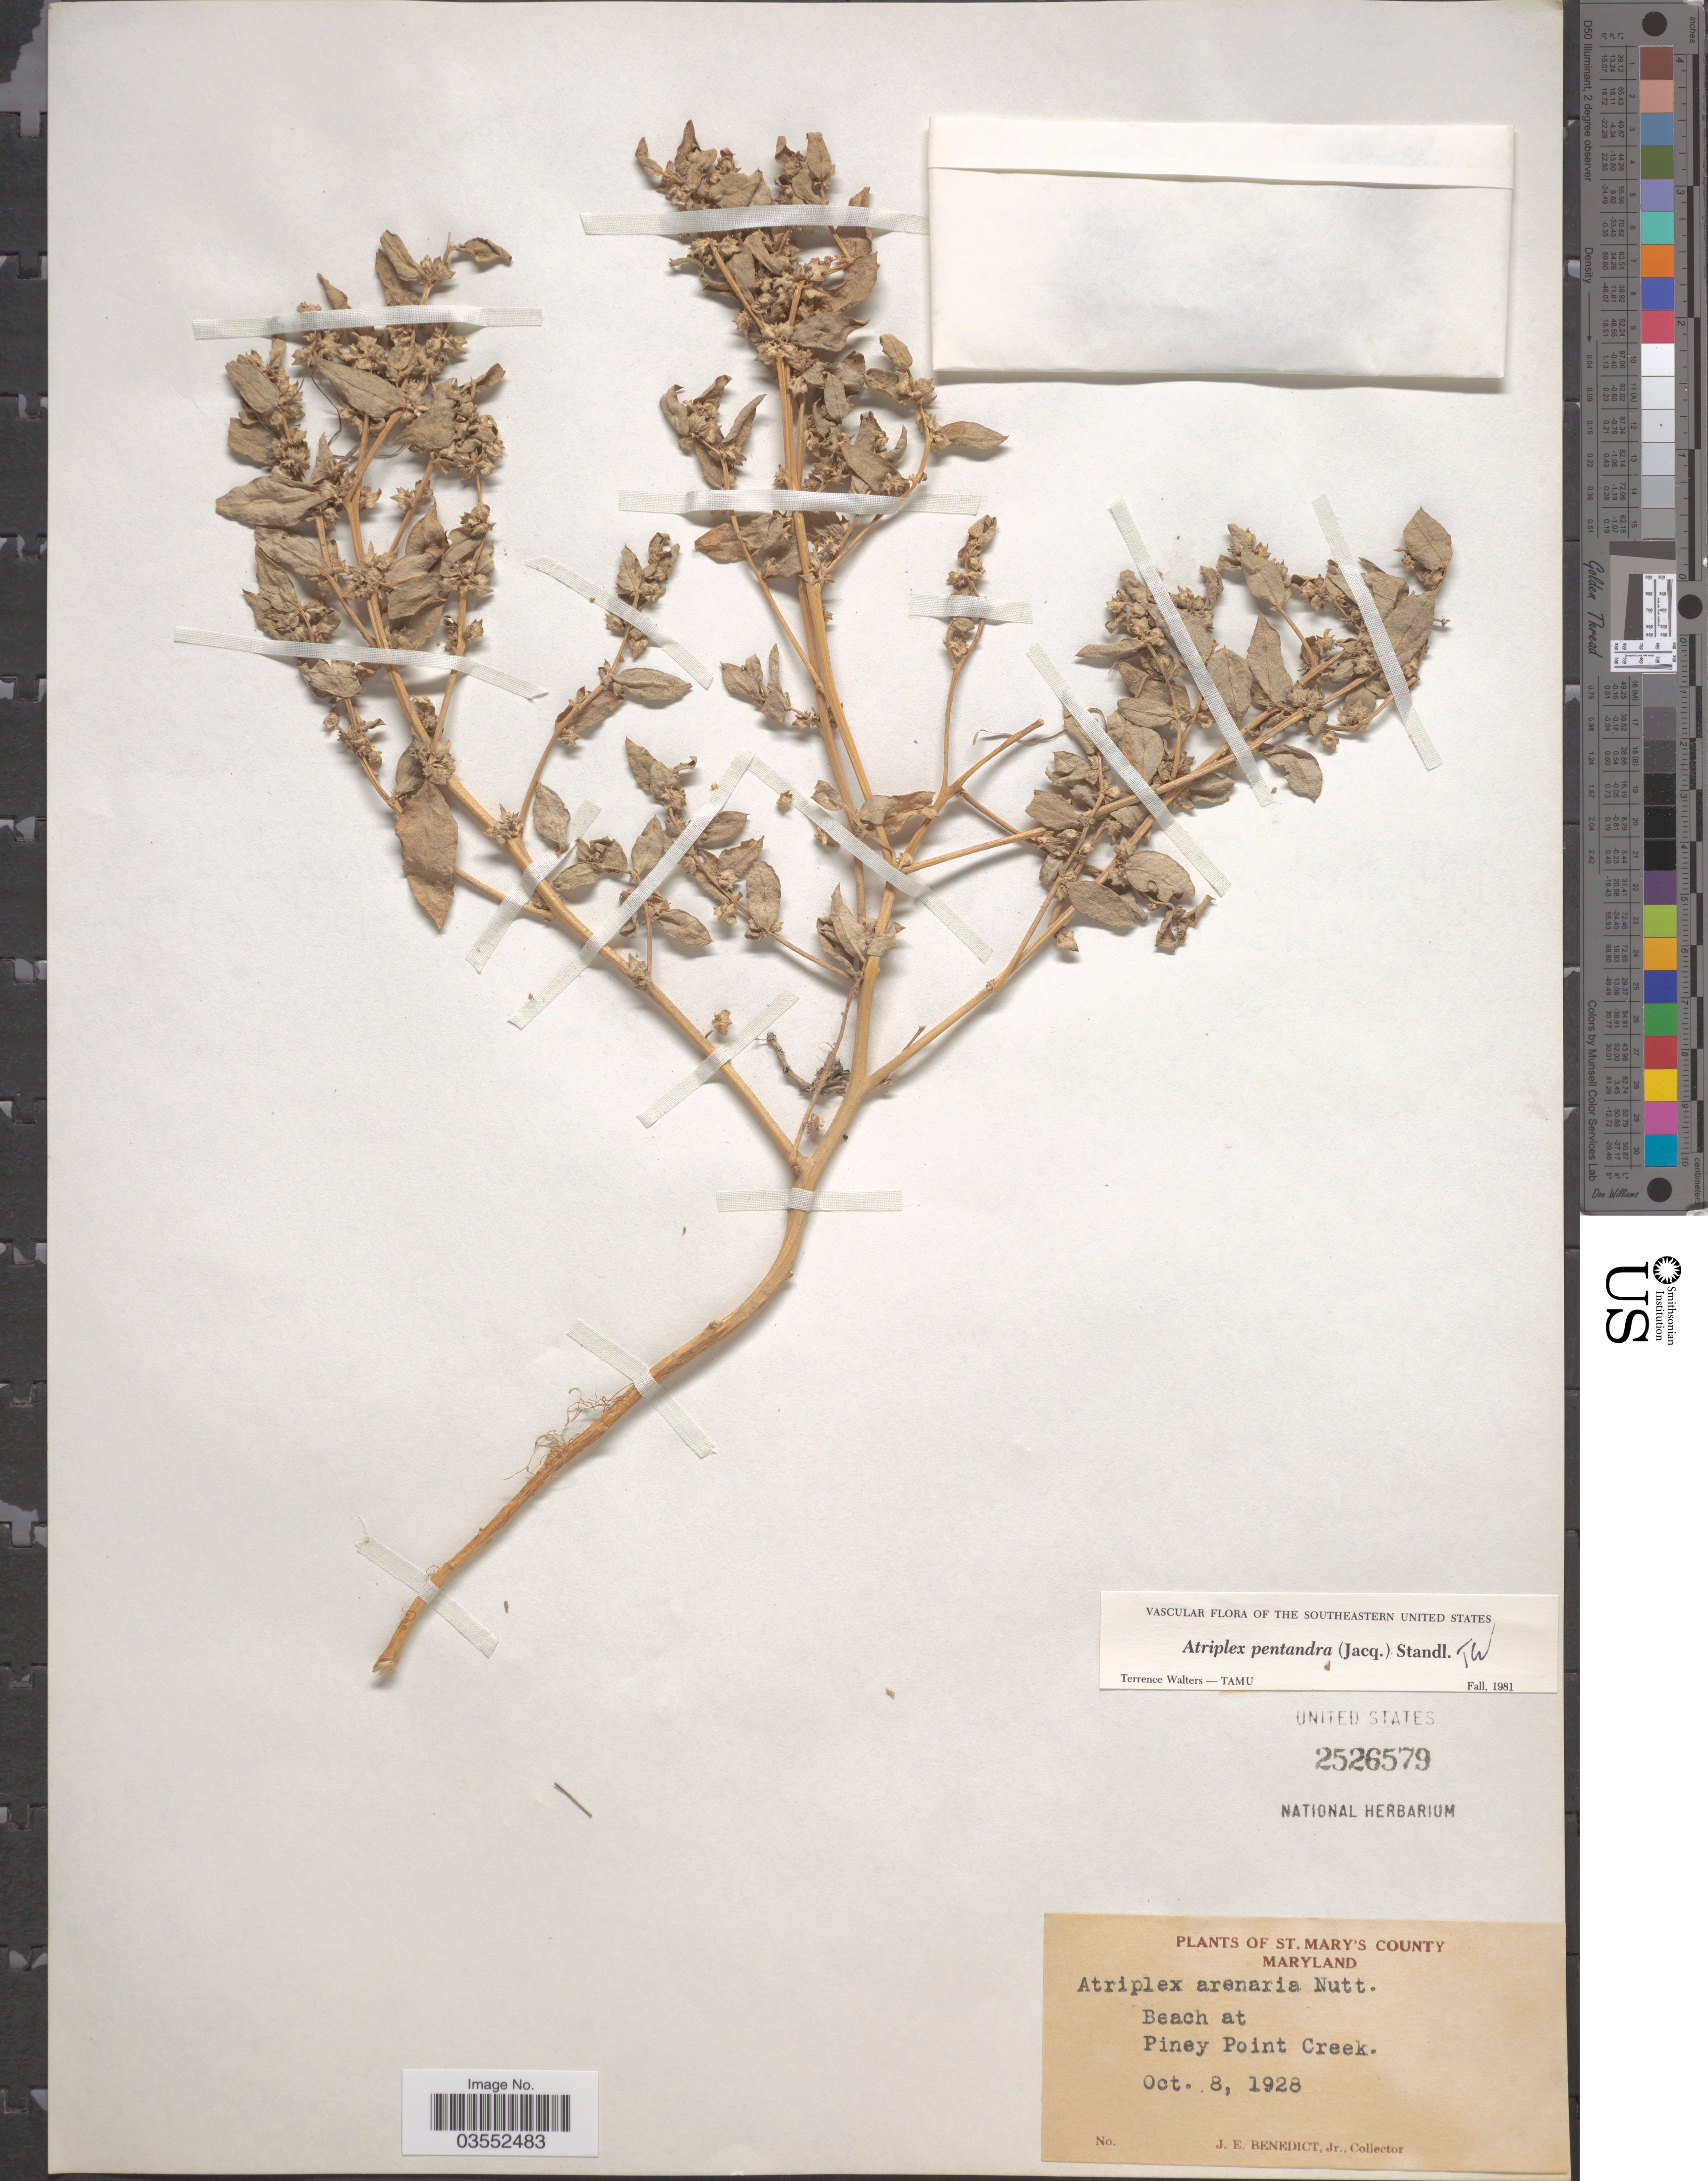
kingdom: Plantae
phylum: Tracheophyta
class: Magnoliopsida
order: Caryophyllales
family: Amaranthaceae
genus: Atriplex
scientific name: Atriplex pentandra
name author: (Jacq.) Standl.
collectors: J. Benedict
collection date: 1928-10-08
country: United States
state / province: Maryland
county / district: St. Mary's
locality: St. Mary's County. Beach at Piney Point Creek.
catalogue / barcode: US 2526579